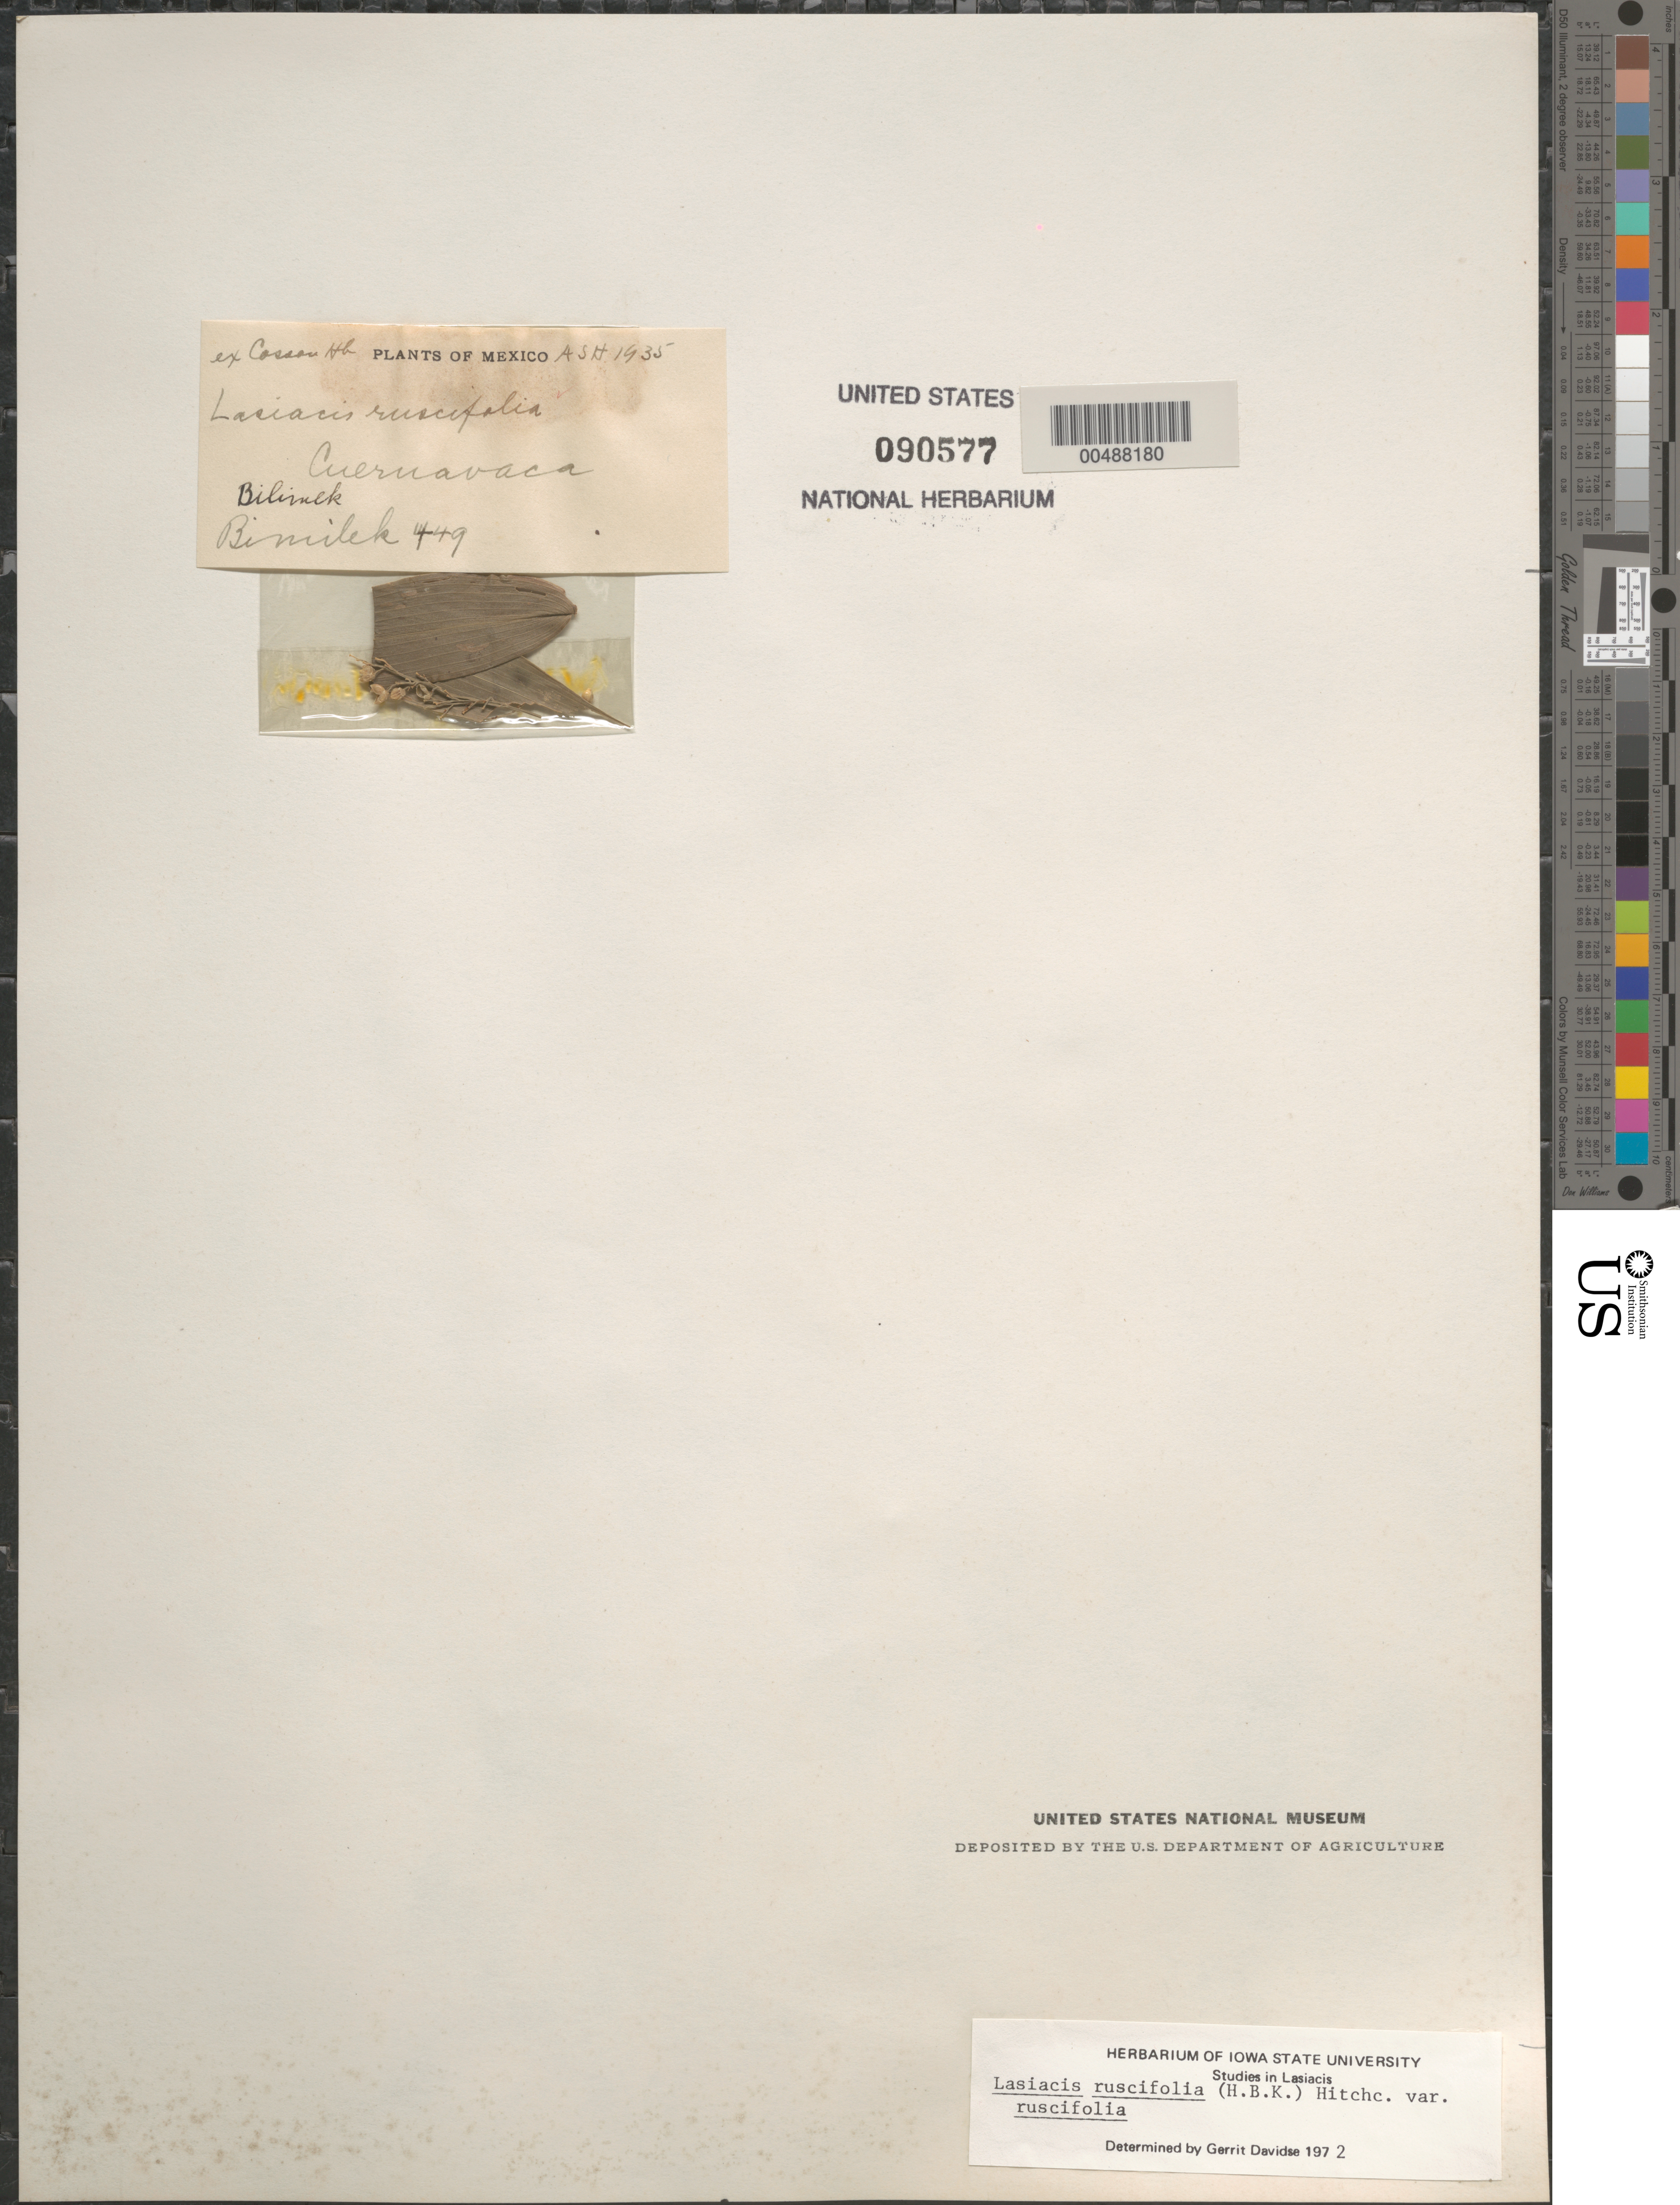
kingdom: Plantae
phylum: Tracheophyta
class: Liliopsida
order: Poales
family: Poaceae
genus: Lasiacis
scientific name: Lasiacis ruscifolia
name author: (Kunth) Hitchc.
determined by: Davidse, Gerrit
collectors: -. Bilimek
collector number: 449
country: Mexico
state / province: Morelos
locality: Cuernavaca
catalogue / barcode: US 90577